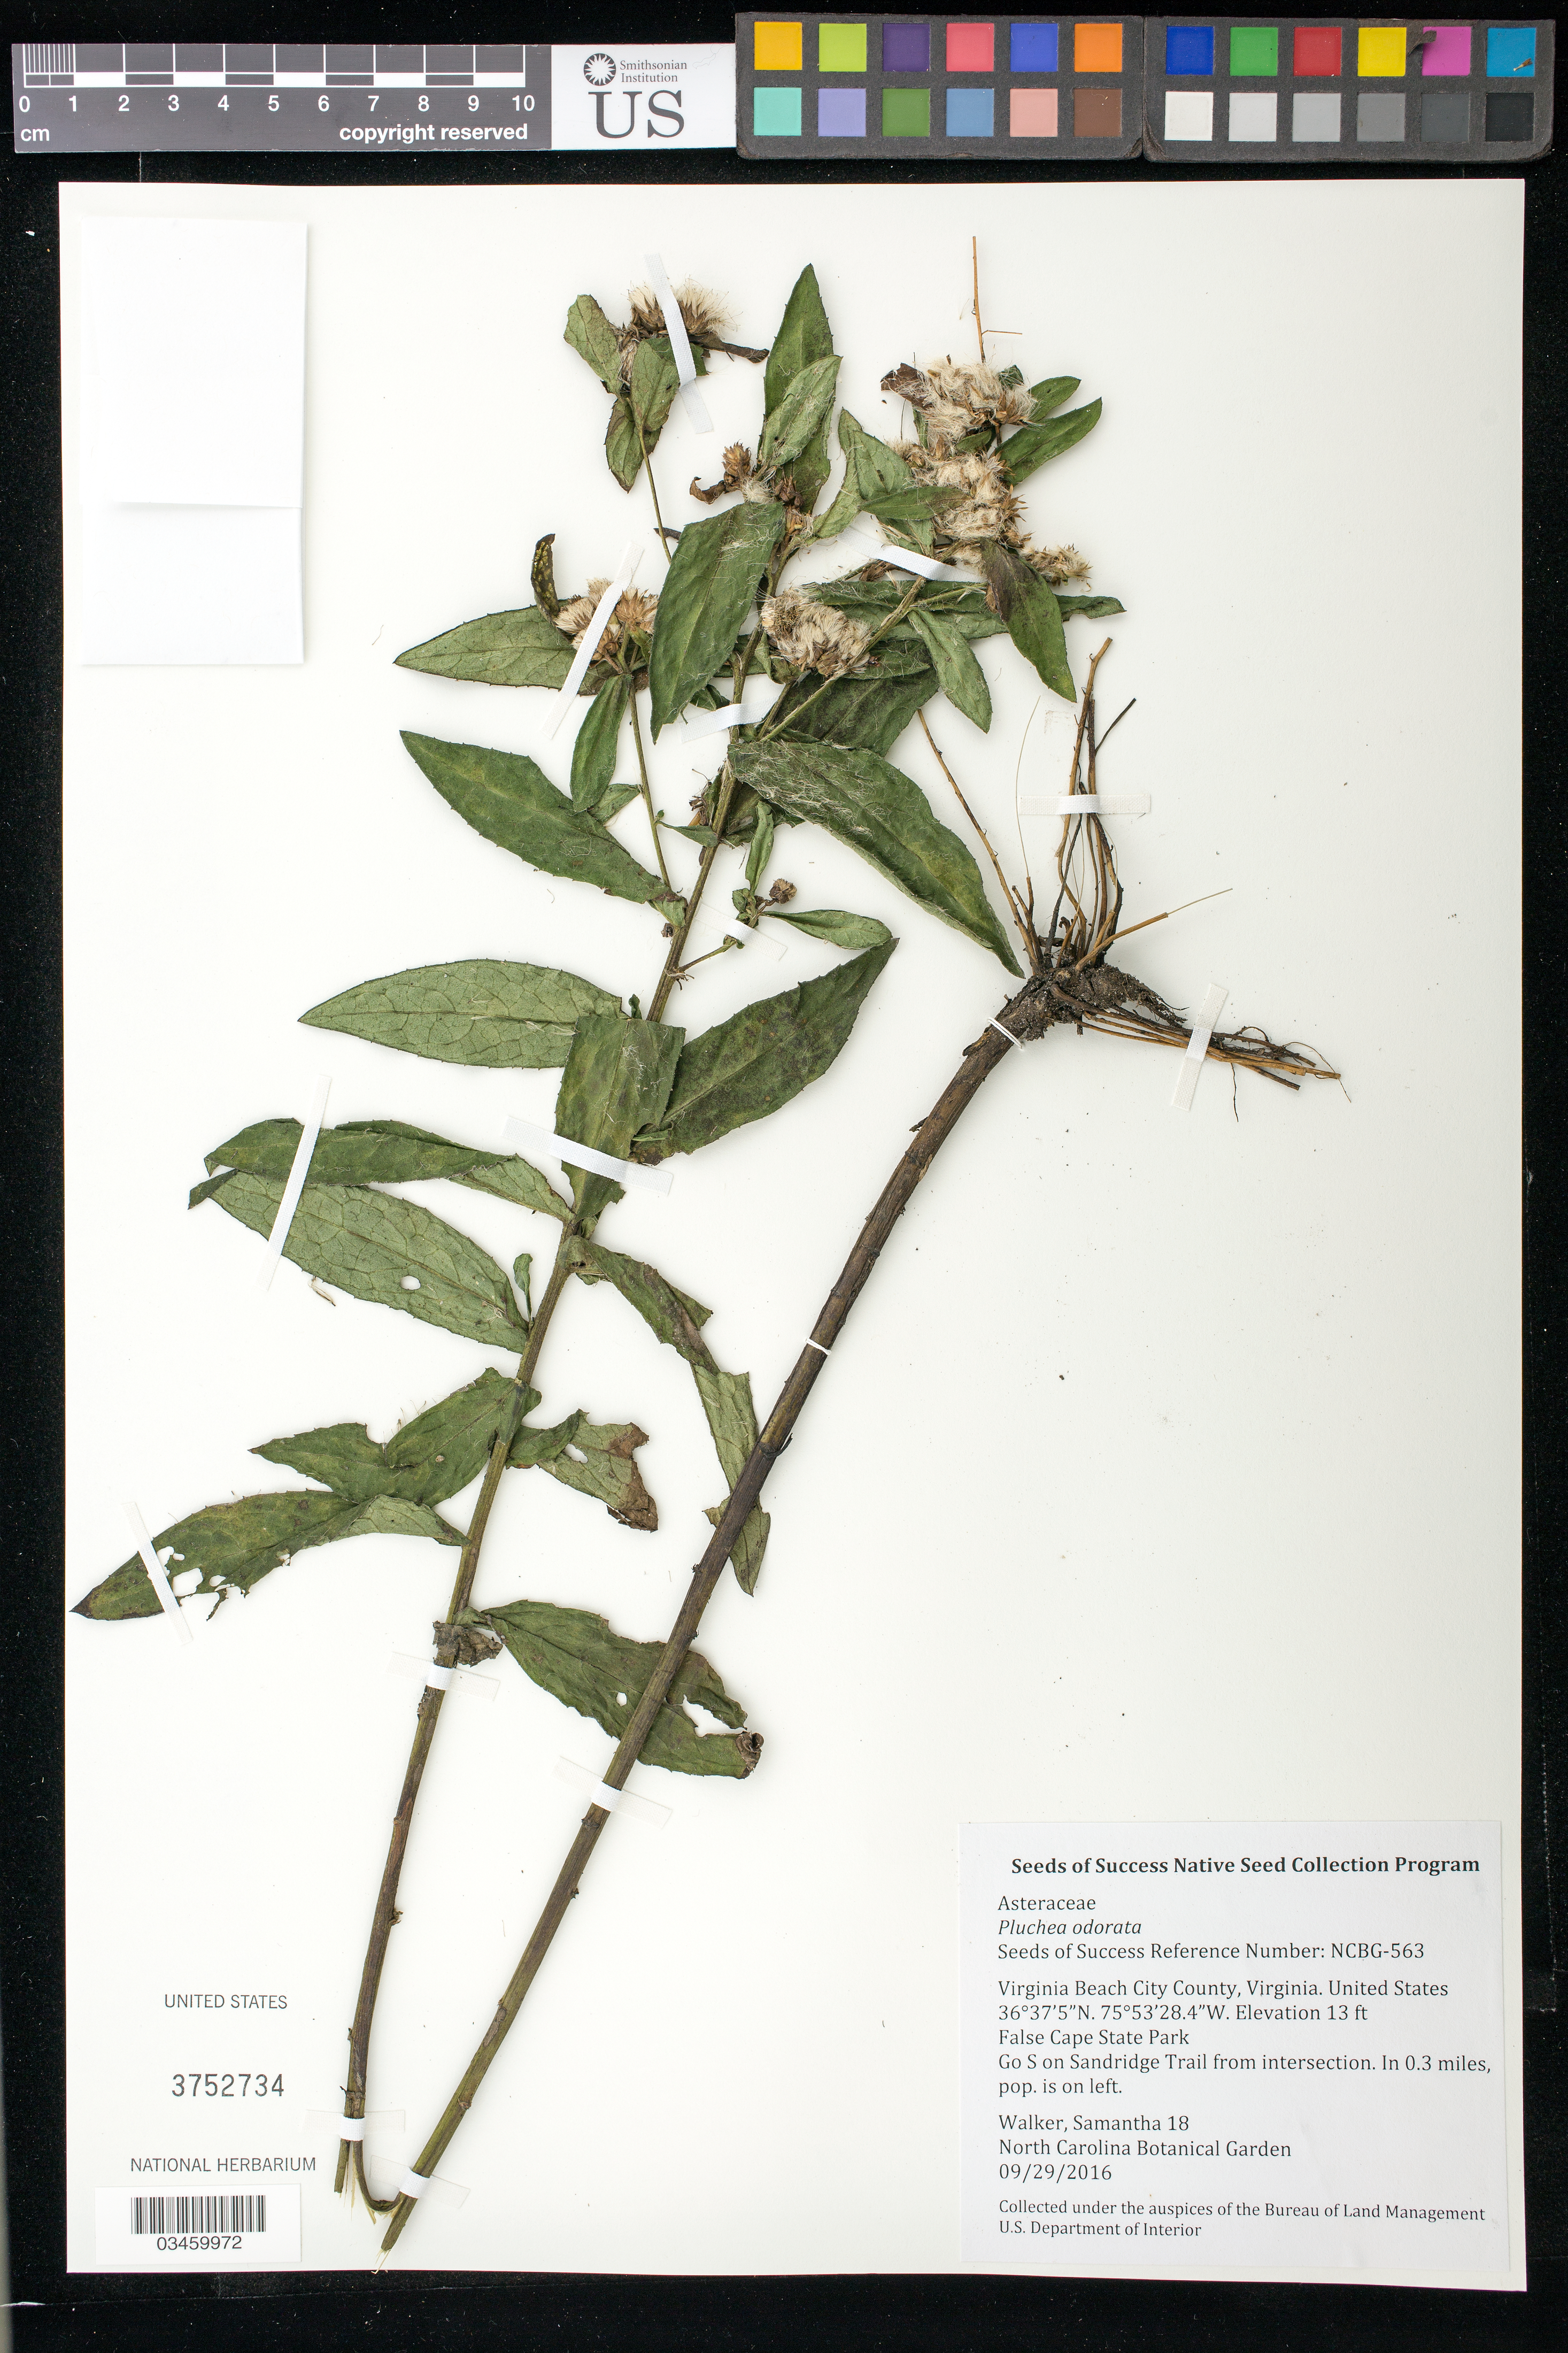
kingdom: Plantae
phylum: Tracheophyta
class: Magnoliopsida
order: Asterales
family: Asteraceae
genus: Pluchea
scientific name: Pluchea odorata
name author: (L.) Cass.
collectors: S. Walker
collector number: NCBG-563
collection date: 2016-09-29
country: United States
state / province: Virginia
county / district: City of Virginia Beach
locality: False Cape State Park, Sand Ridge Trail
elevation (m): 4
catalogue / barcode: US 3752734